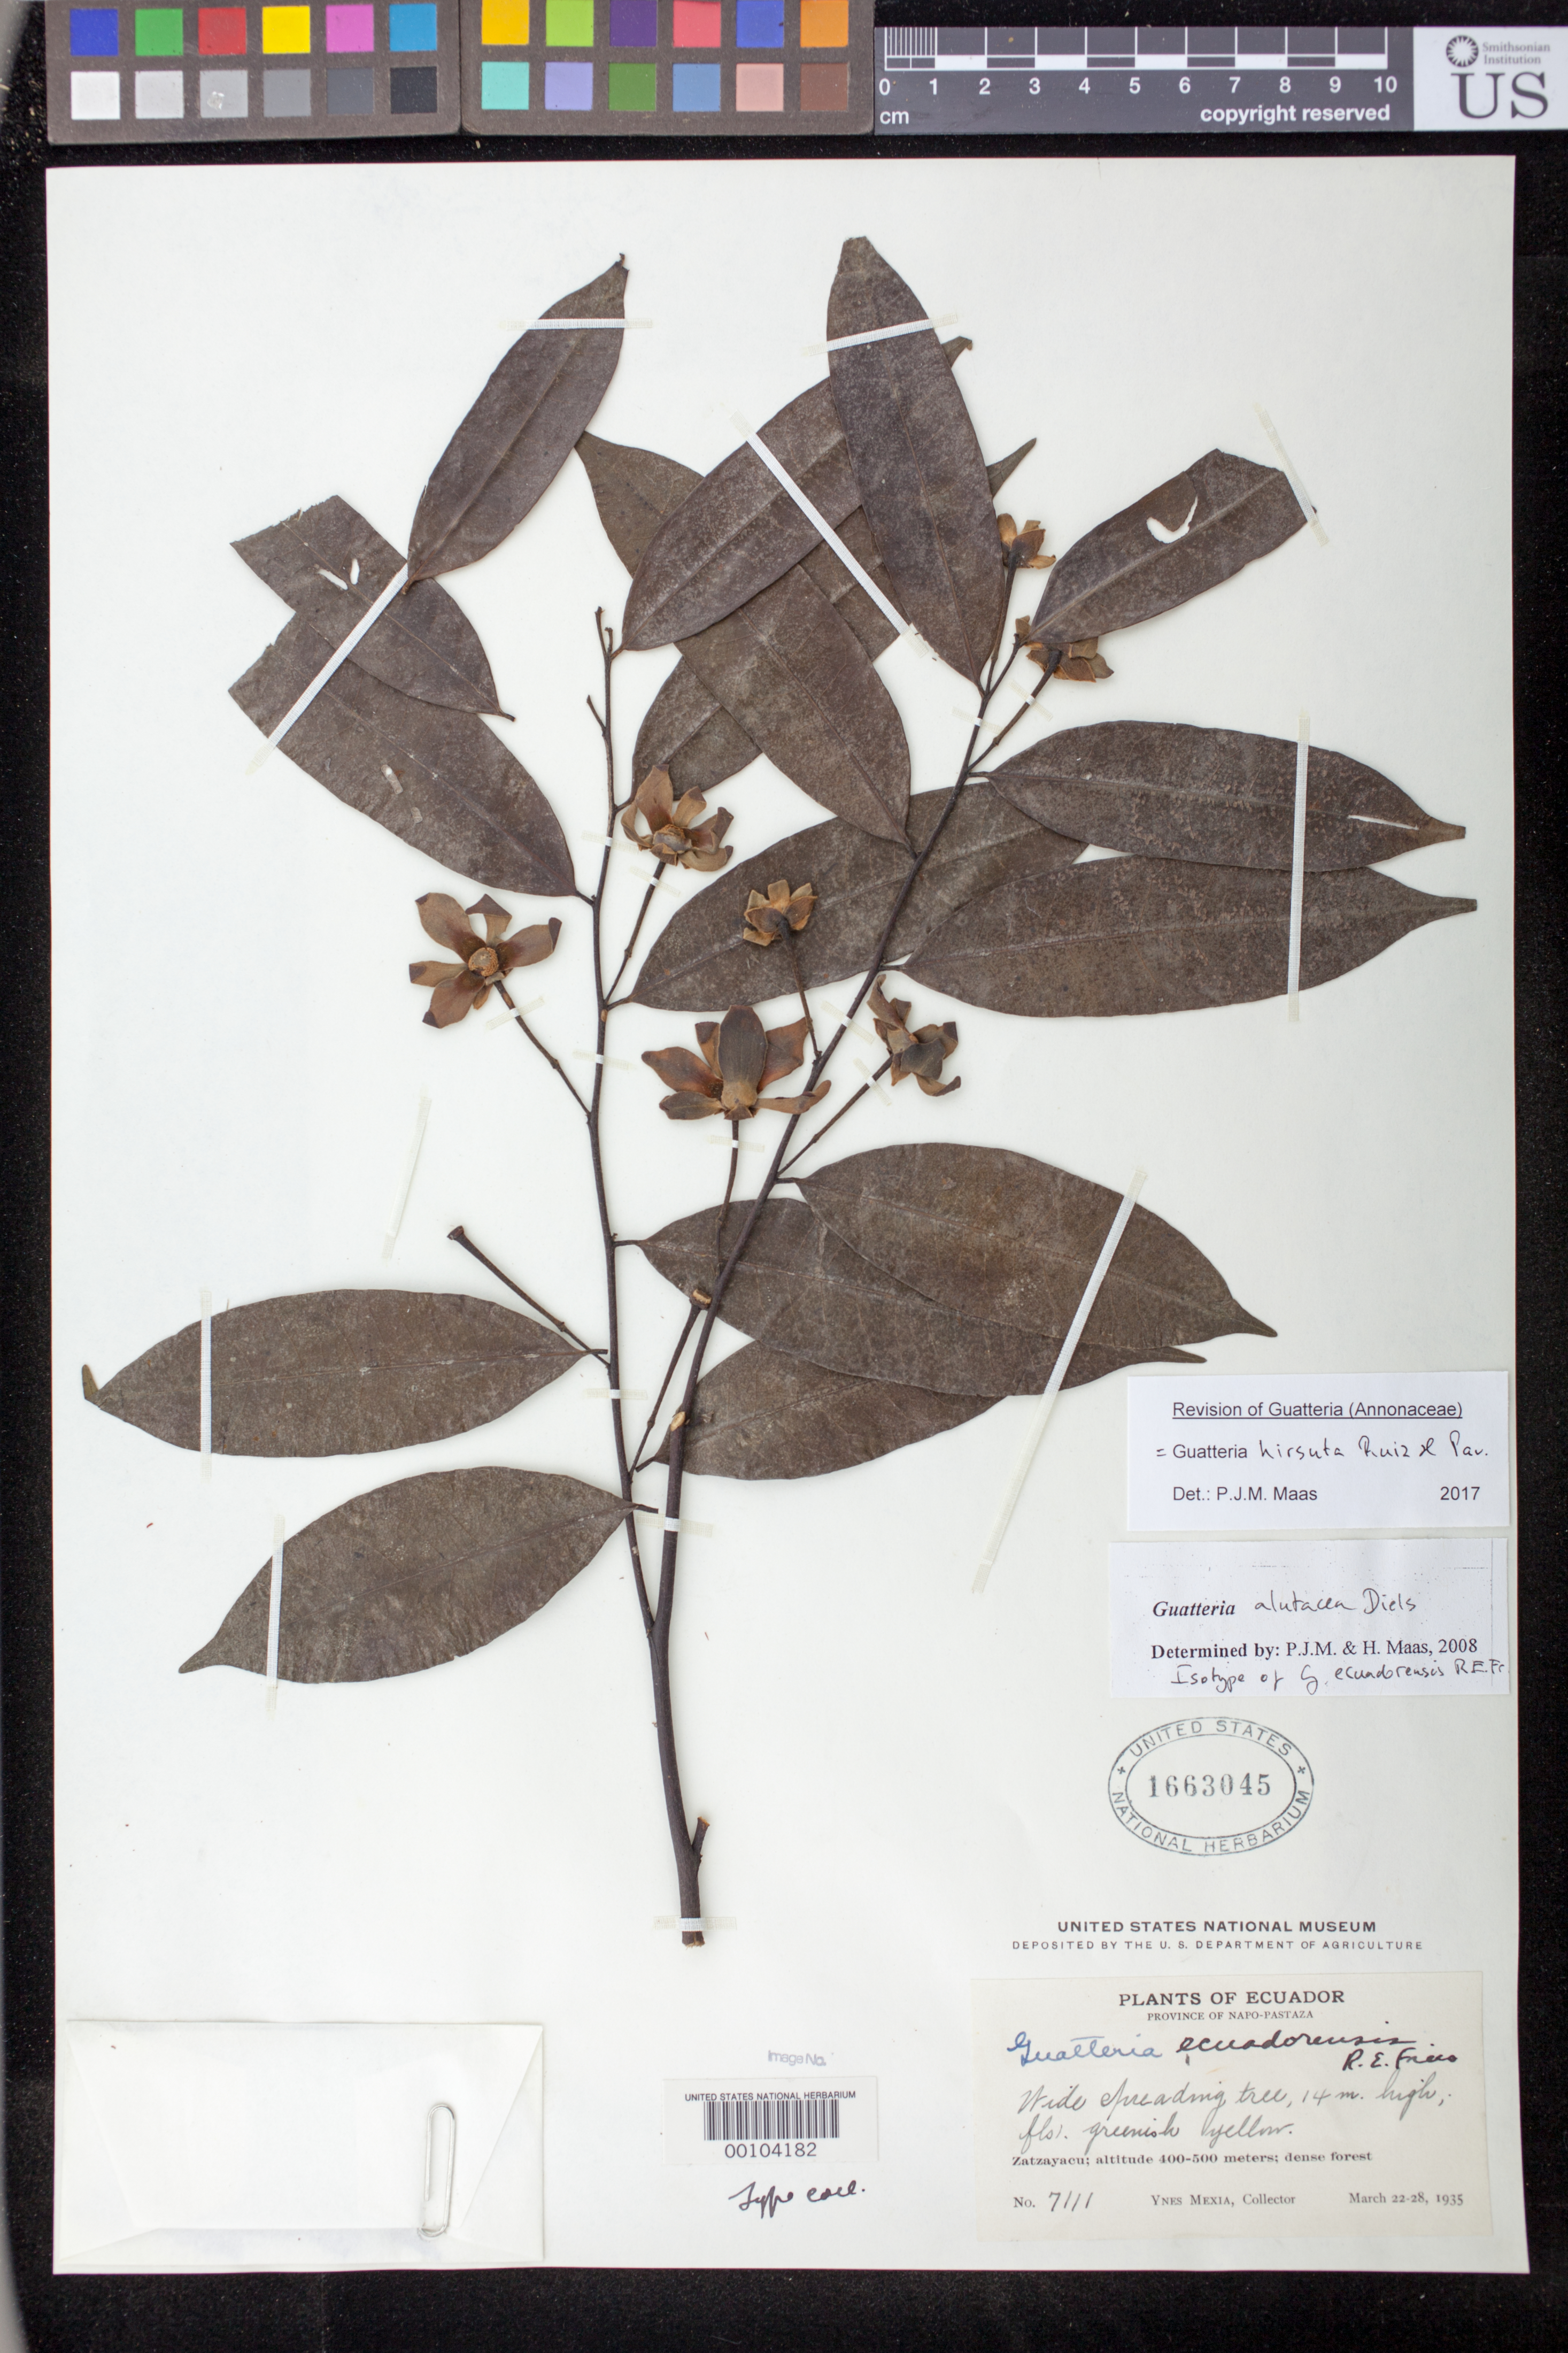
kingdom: Plantae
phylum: Tracheophyta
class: Magnoliopsida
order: Magnoliales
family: Annonaceae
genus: Guatteria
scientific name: Guatteria ecuadorensis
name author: R.E. Fr.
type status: Isotype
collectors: Y. Mexia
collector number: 7111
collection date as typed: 22 Mar 1935 to 28 Mar 1935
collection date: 1935-03-22/1935-03-28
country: Ecuador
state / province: Napo / Pastaza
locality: Zatayacu.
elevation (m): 400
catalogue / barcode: US 1663045